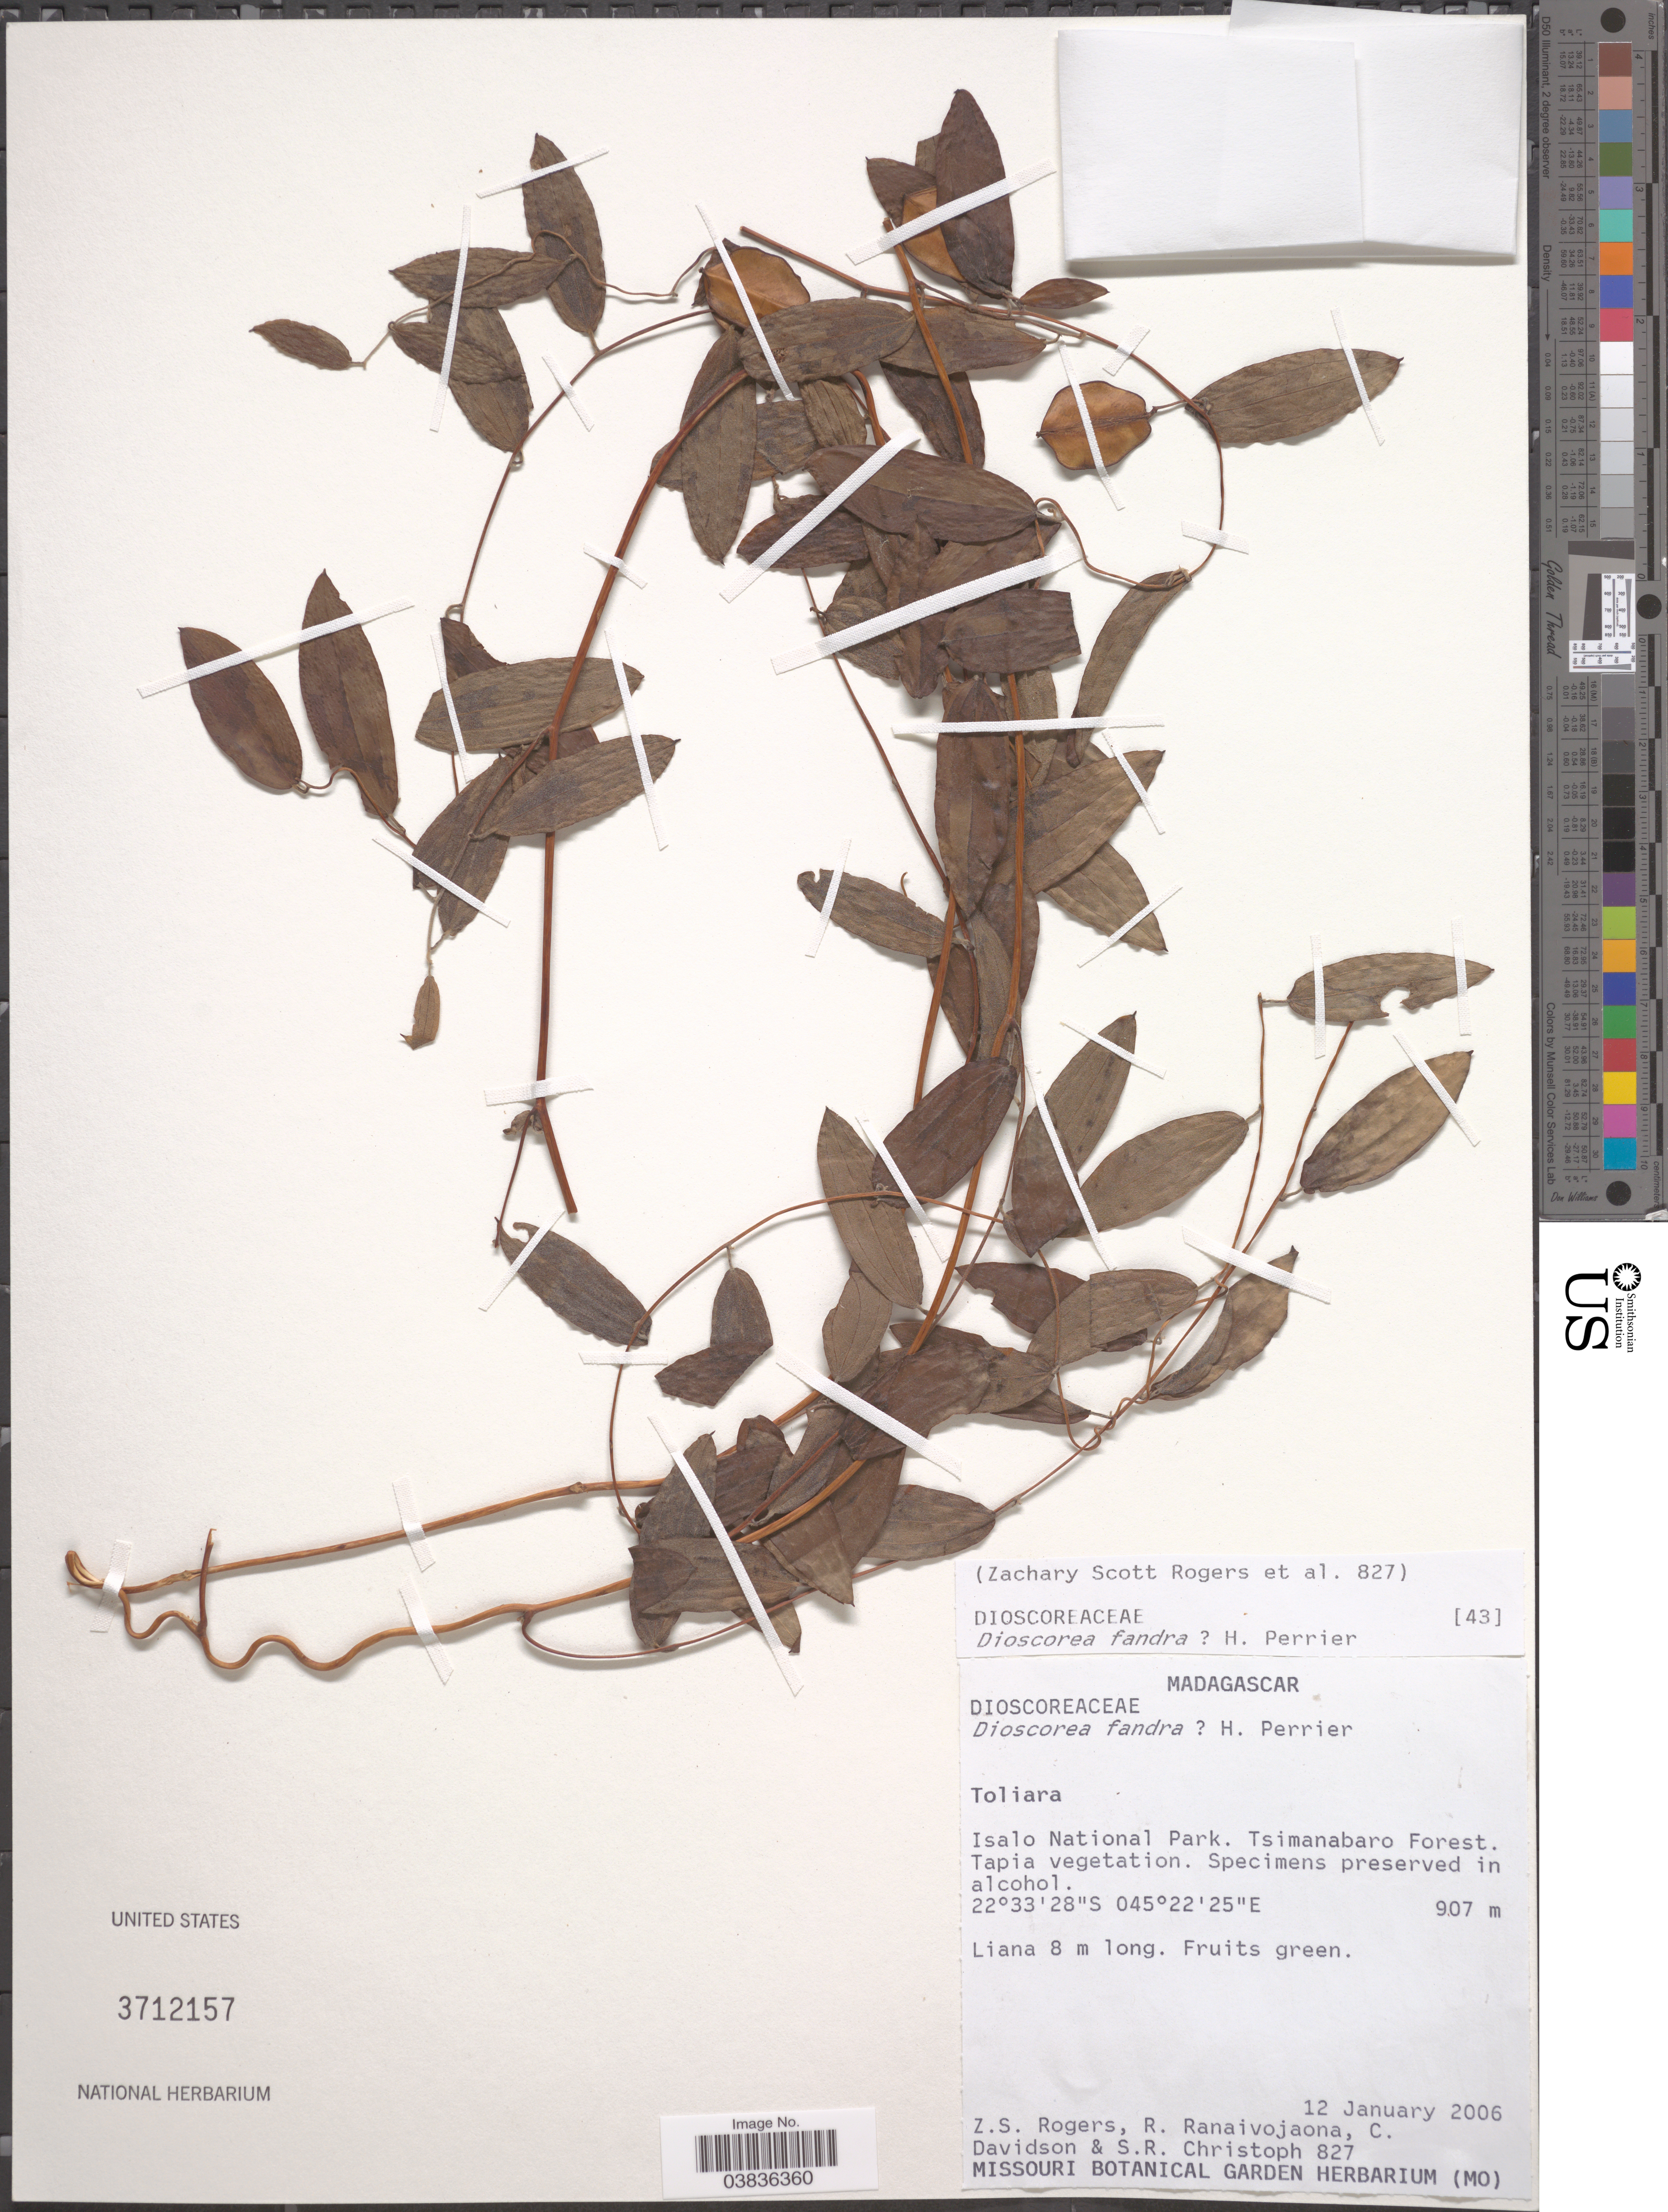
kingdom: Plantae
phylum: Tracheophyta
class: Liliopsida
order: Dioscoreales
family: Dioscoreaceae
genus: Dioscorea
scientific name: Dioscorea sp.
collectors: Z. S. Rogers, R. Ranaivojaona, C. Davidson & S. Christoph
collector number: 827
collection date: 2006-01-12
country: Madagascar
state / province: Ihorombe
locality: Isalo National Park. Tsimanabaro Forest. Tapia vegetation.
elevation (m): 907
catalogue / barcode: US 3712157